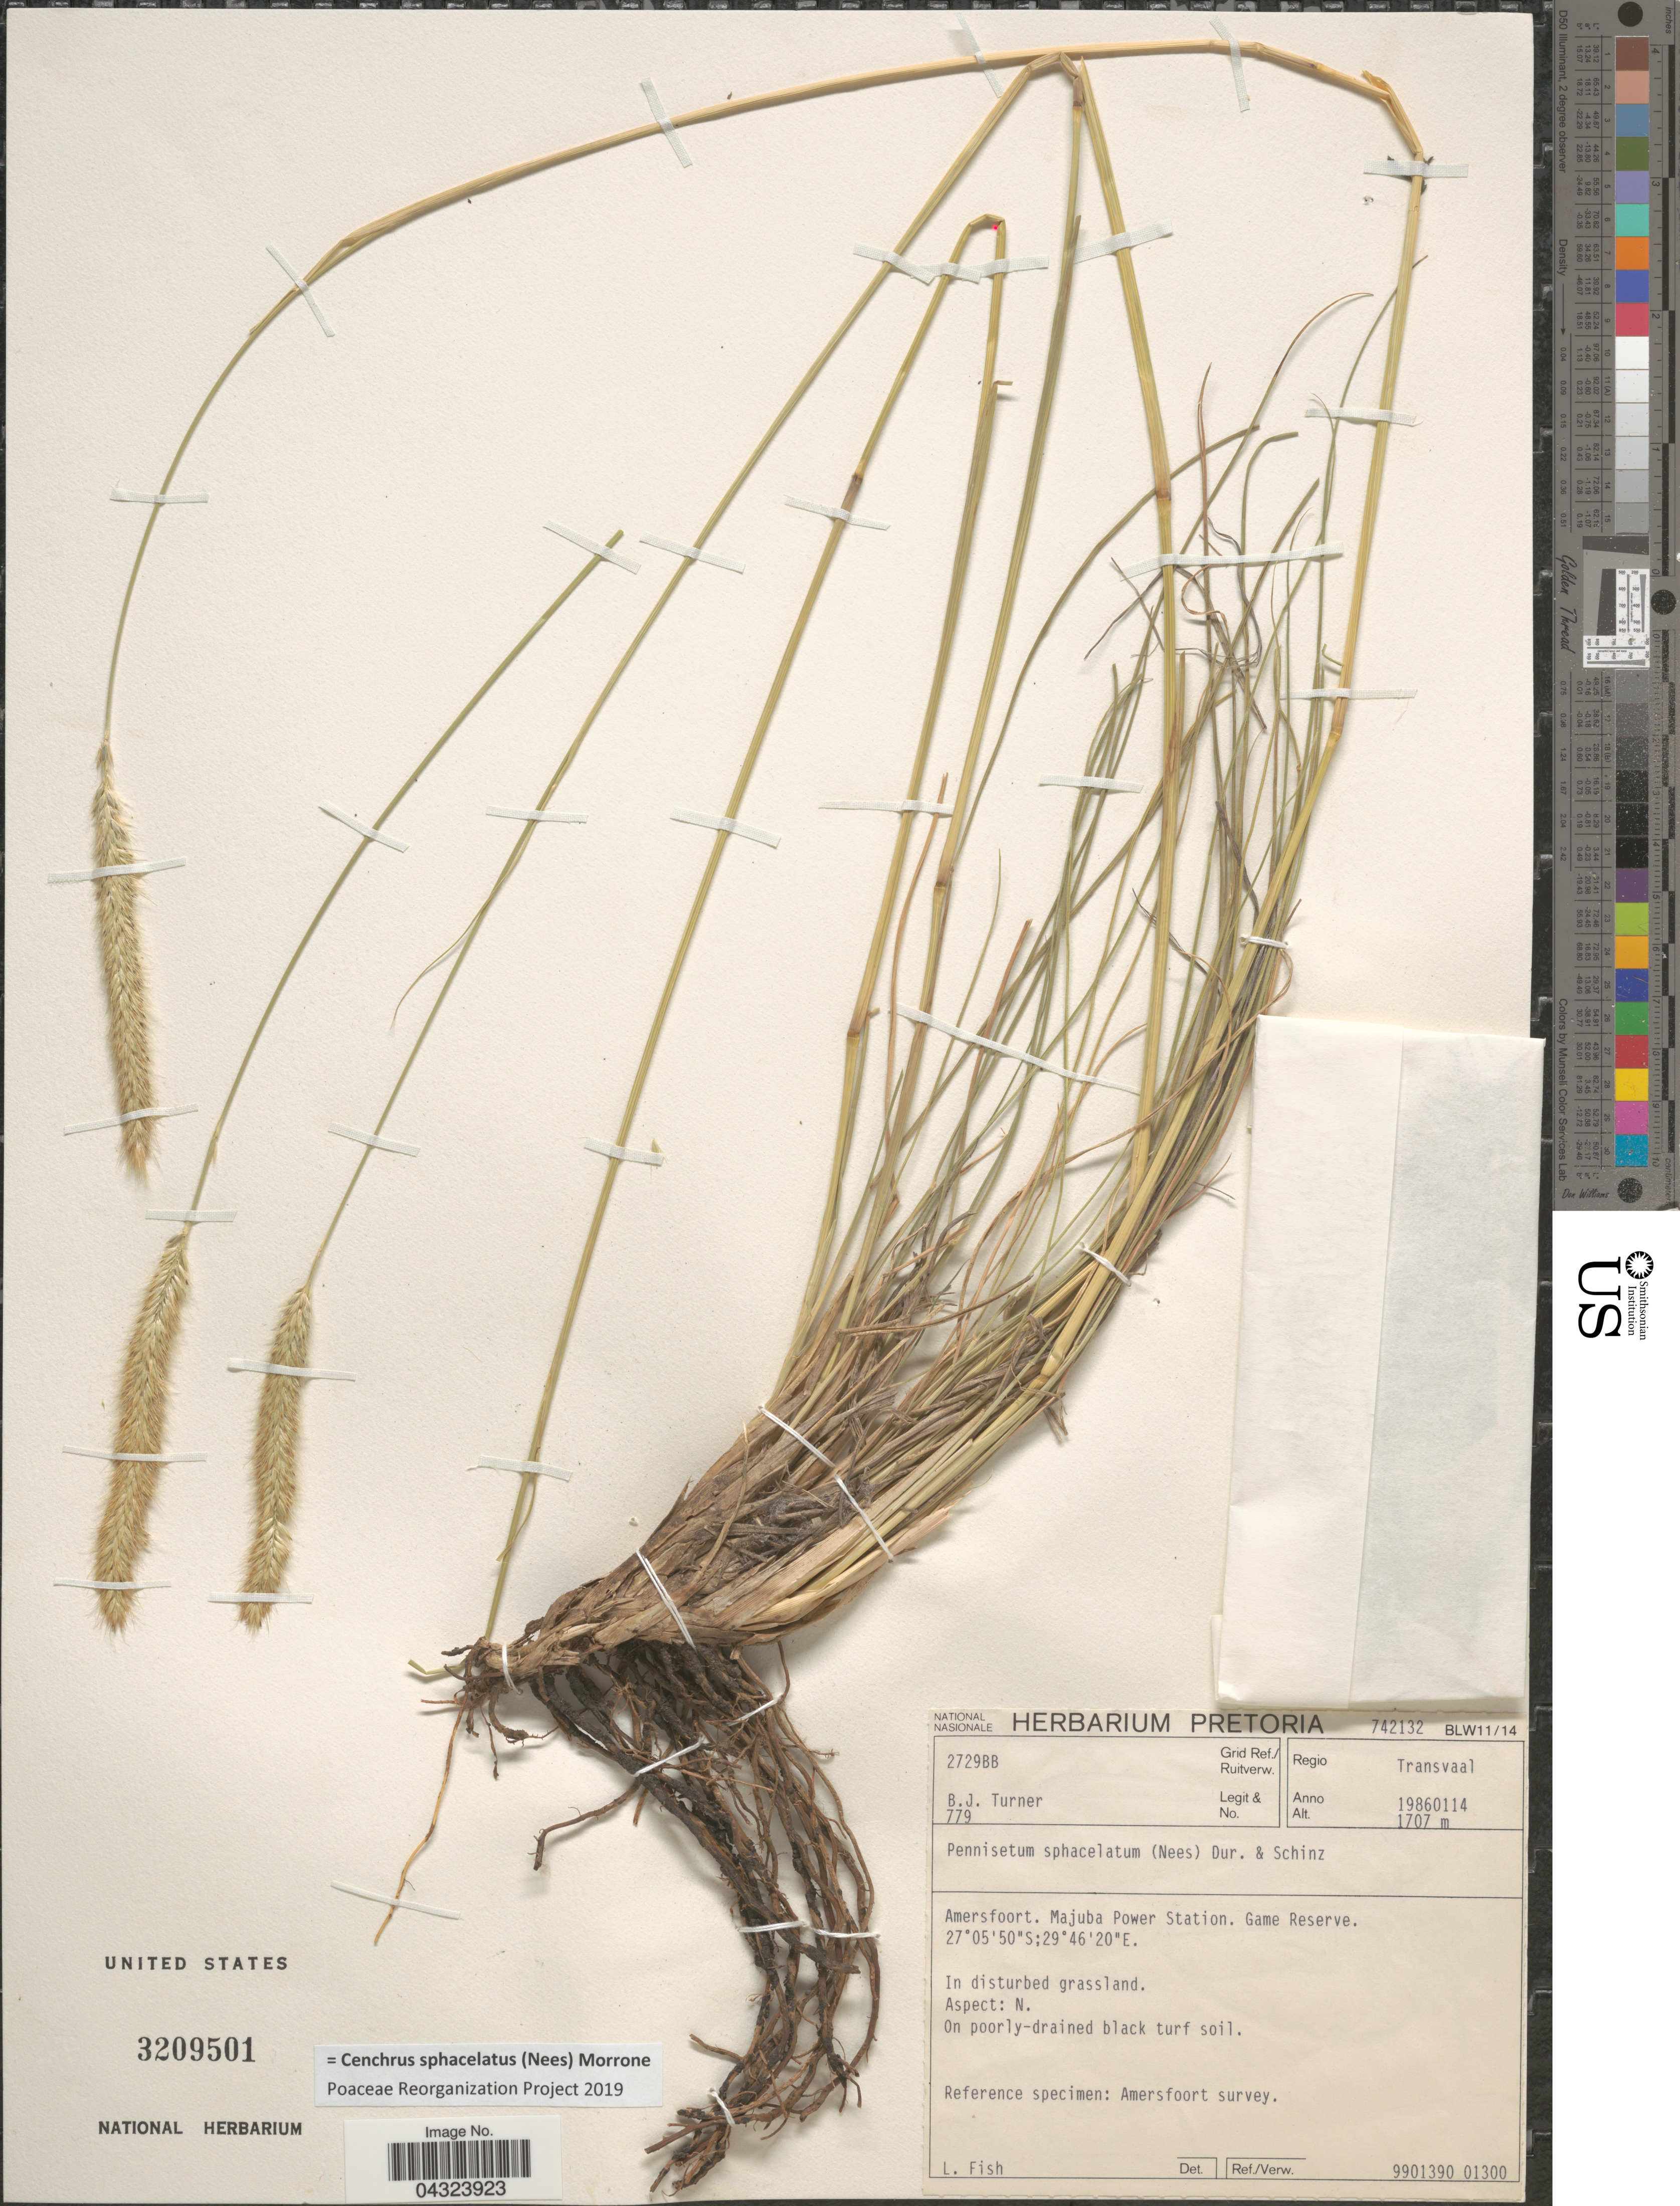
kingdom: Plantae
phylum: Tracheophyta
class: Liliopsida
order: Poales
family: Poaceae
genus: Cenchrus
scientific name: Cenchrus sphacelatus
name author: (Nees) Morrone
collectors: B. J. Turner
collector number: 779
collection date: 1986-01-14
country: South Africa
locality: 2729BB Grid Ref./Ruitverw. Regio Transvaal. Amersfoort. Majuba Power Station. Game Reserve.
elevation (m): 1707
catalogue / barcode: US 3209501